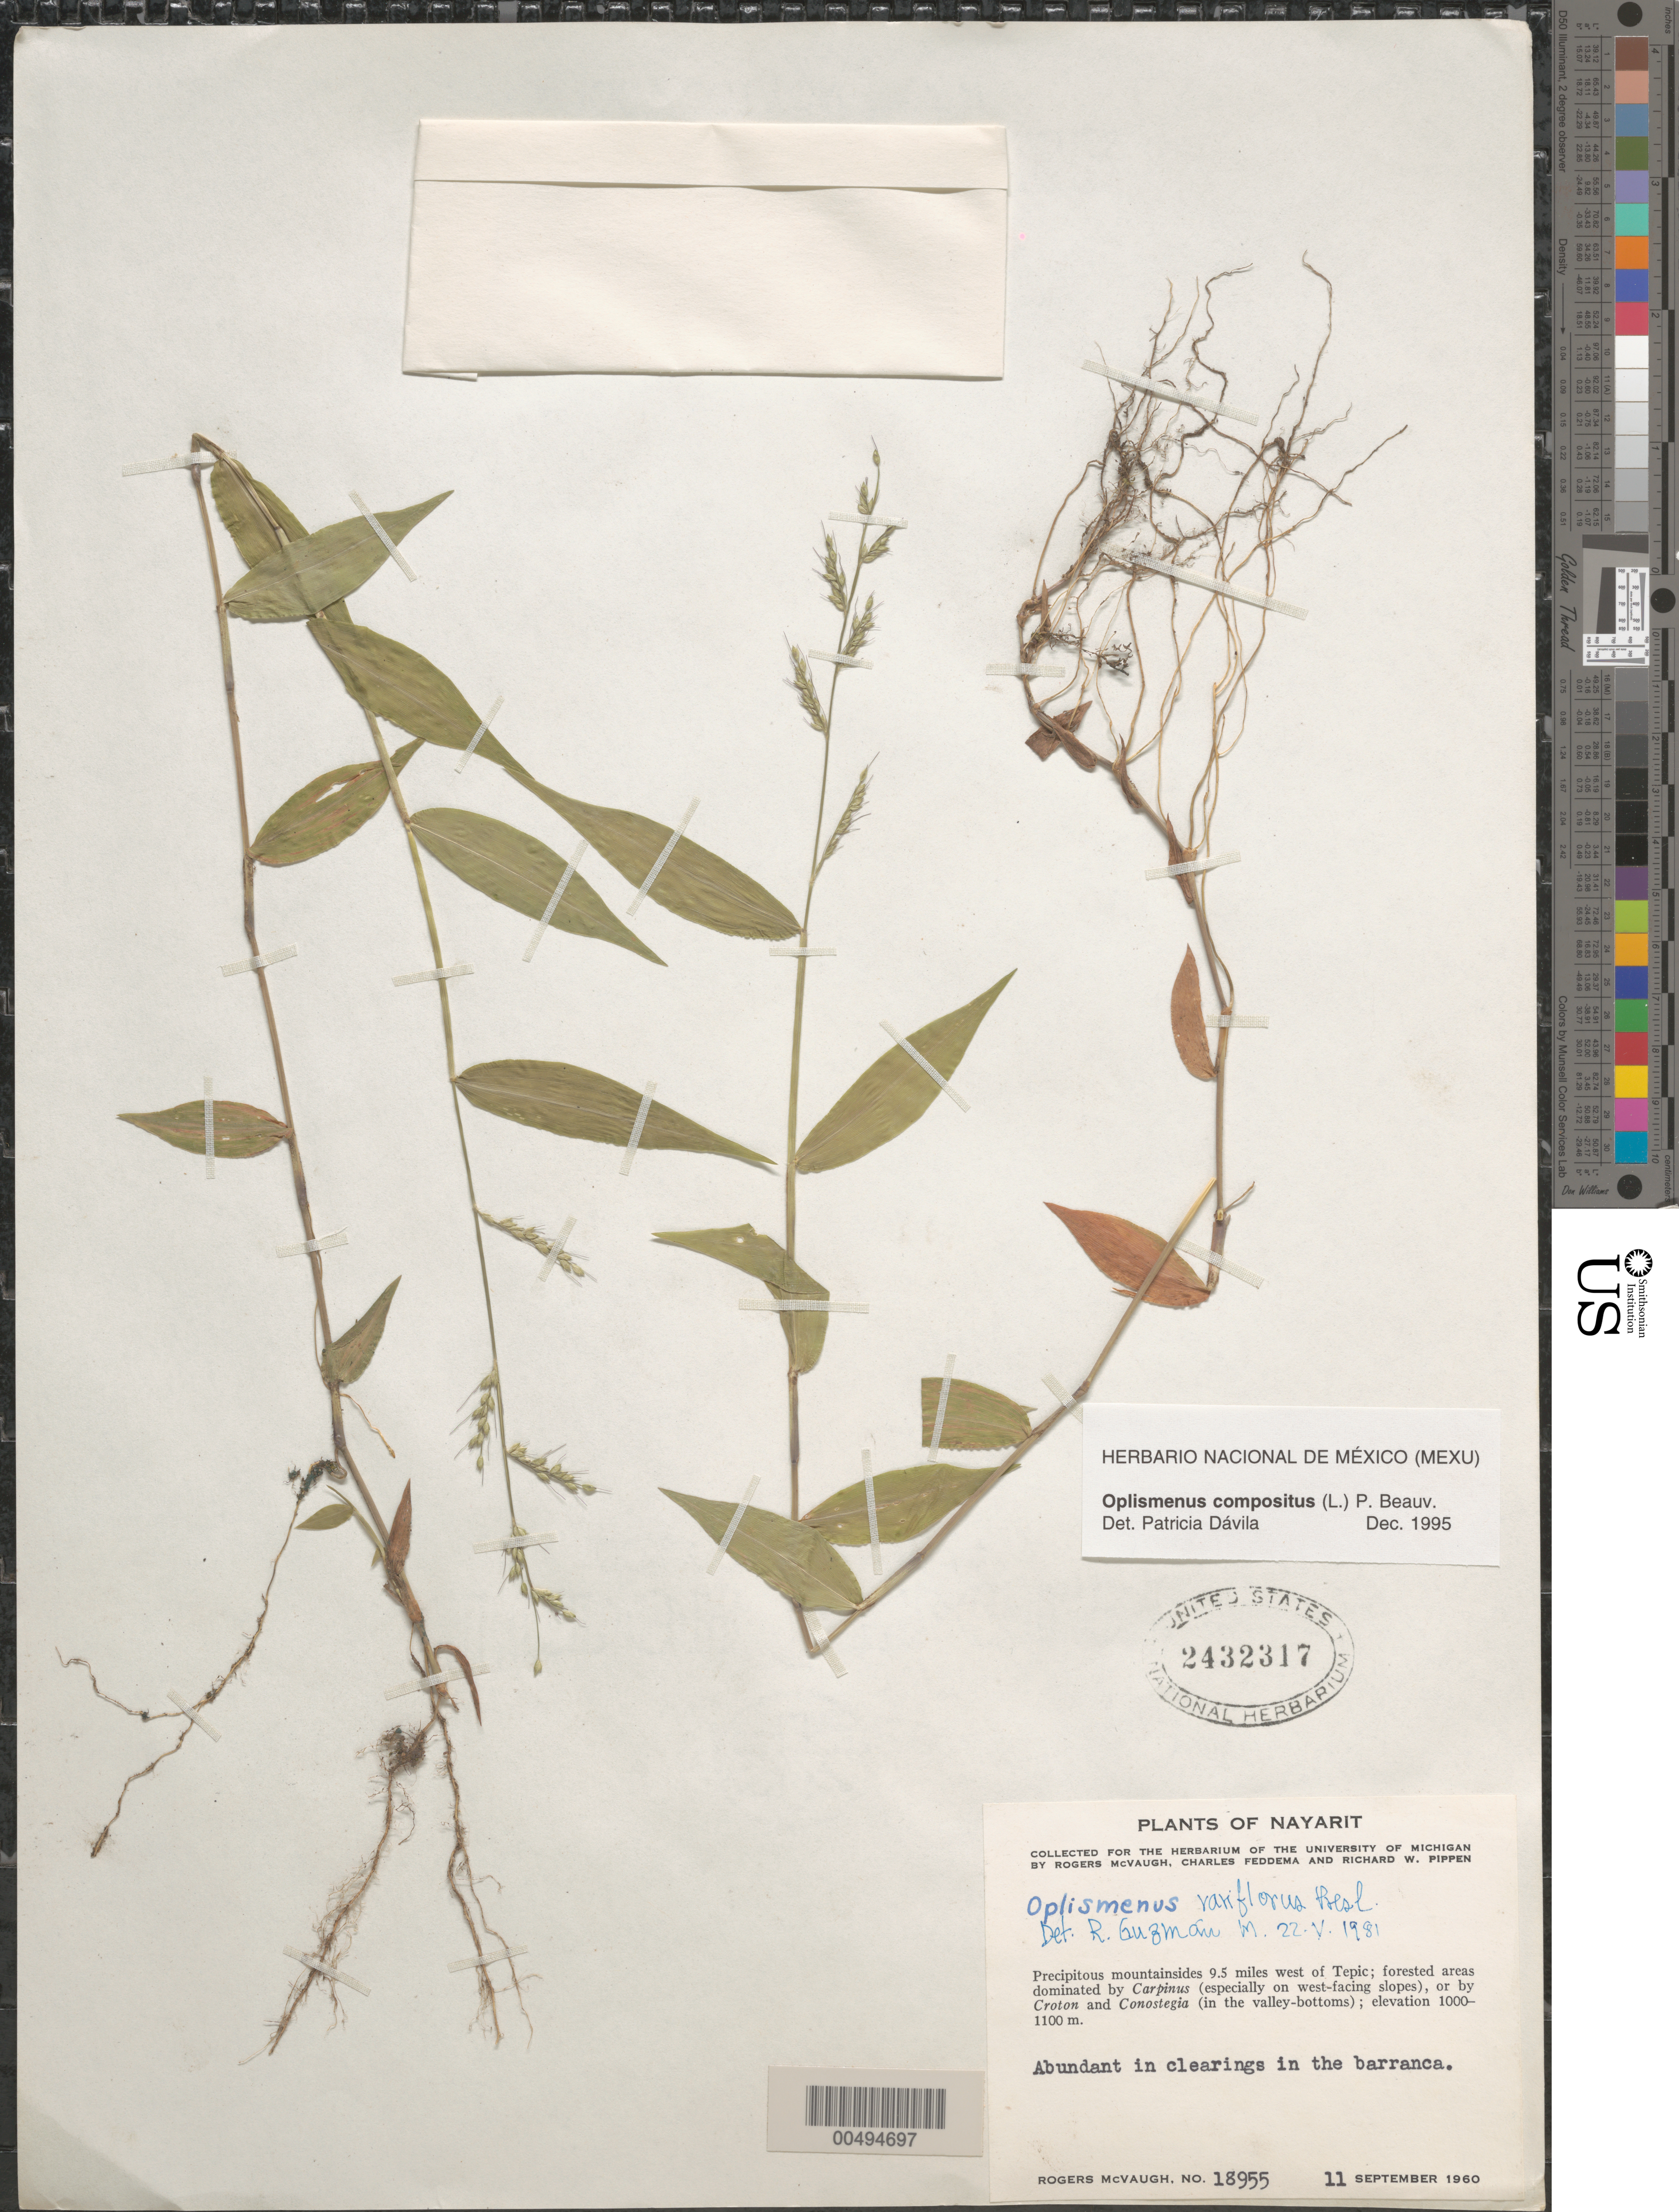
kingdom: Plantae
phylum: Tracheophyta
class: Liliopsida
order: Poales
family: Poaceae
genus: Oplismenus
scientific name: Oplismenus compositus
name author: (L.) P. Beauv.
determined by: Dávila, P. D.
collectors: R. McVaugh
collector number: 18955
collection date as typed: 11 Sep 1960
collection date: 1960-09-11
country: Mexico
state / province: Nayarit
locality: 9.5 mi W of Tepic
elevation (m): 1000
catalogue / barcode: US 2432317